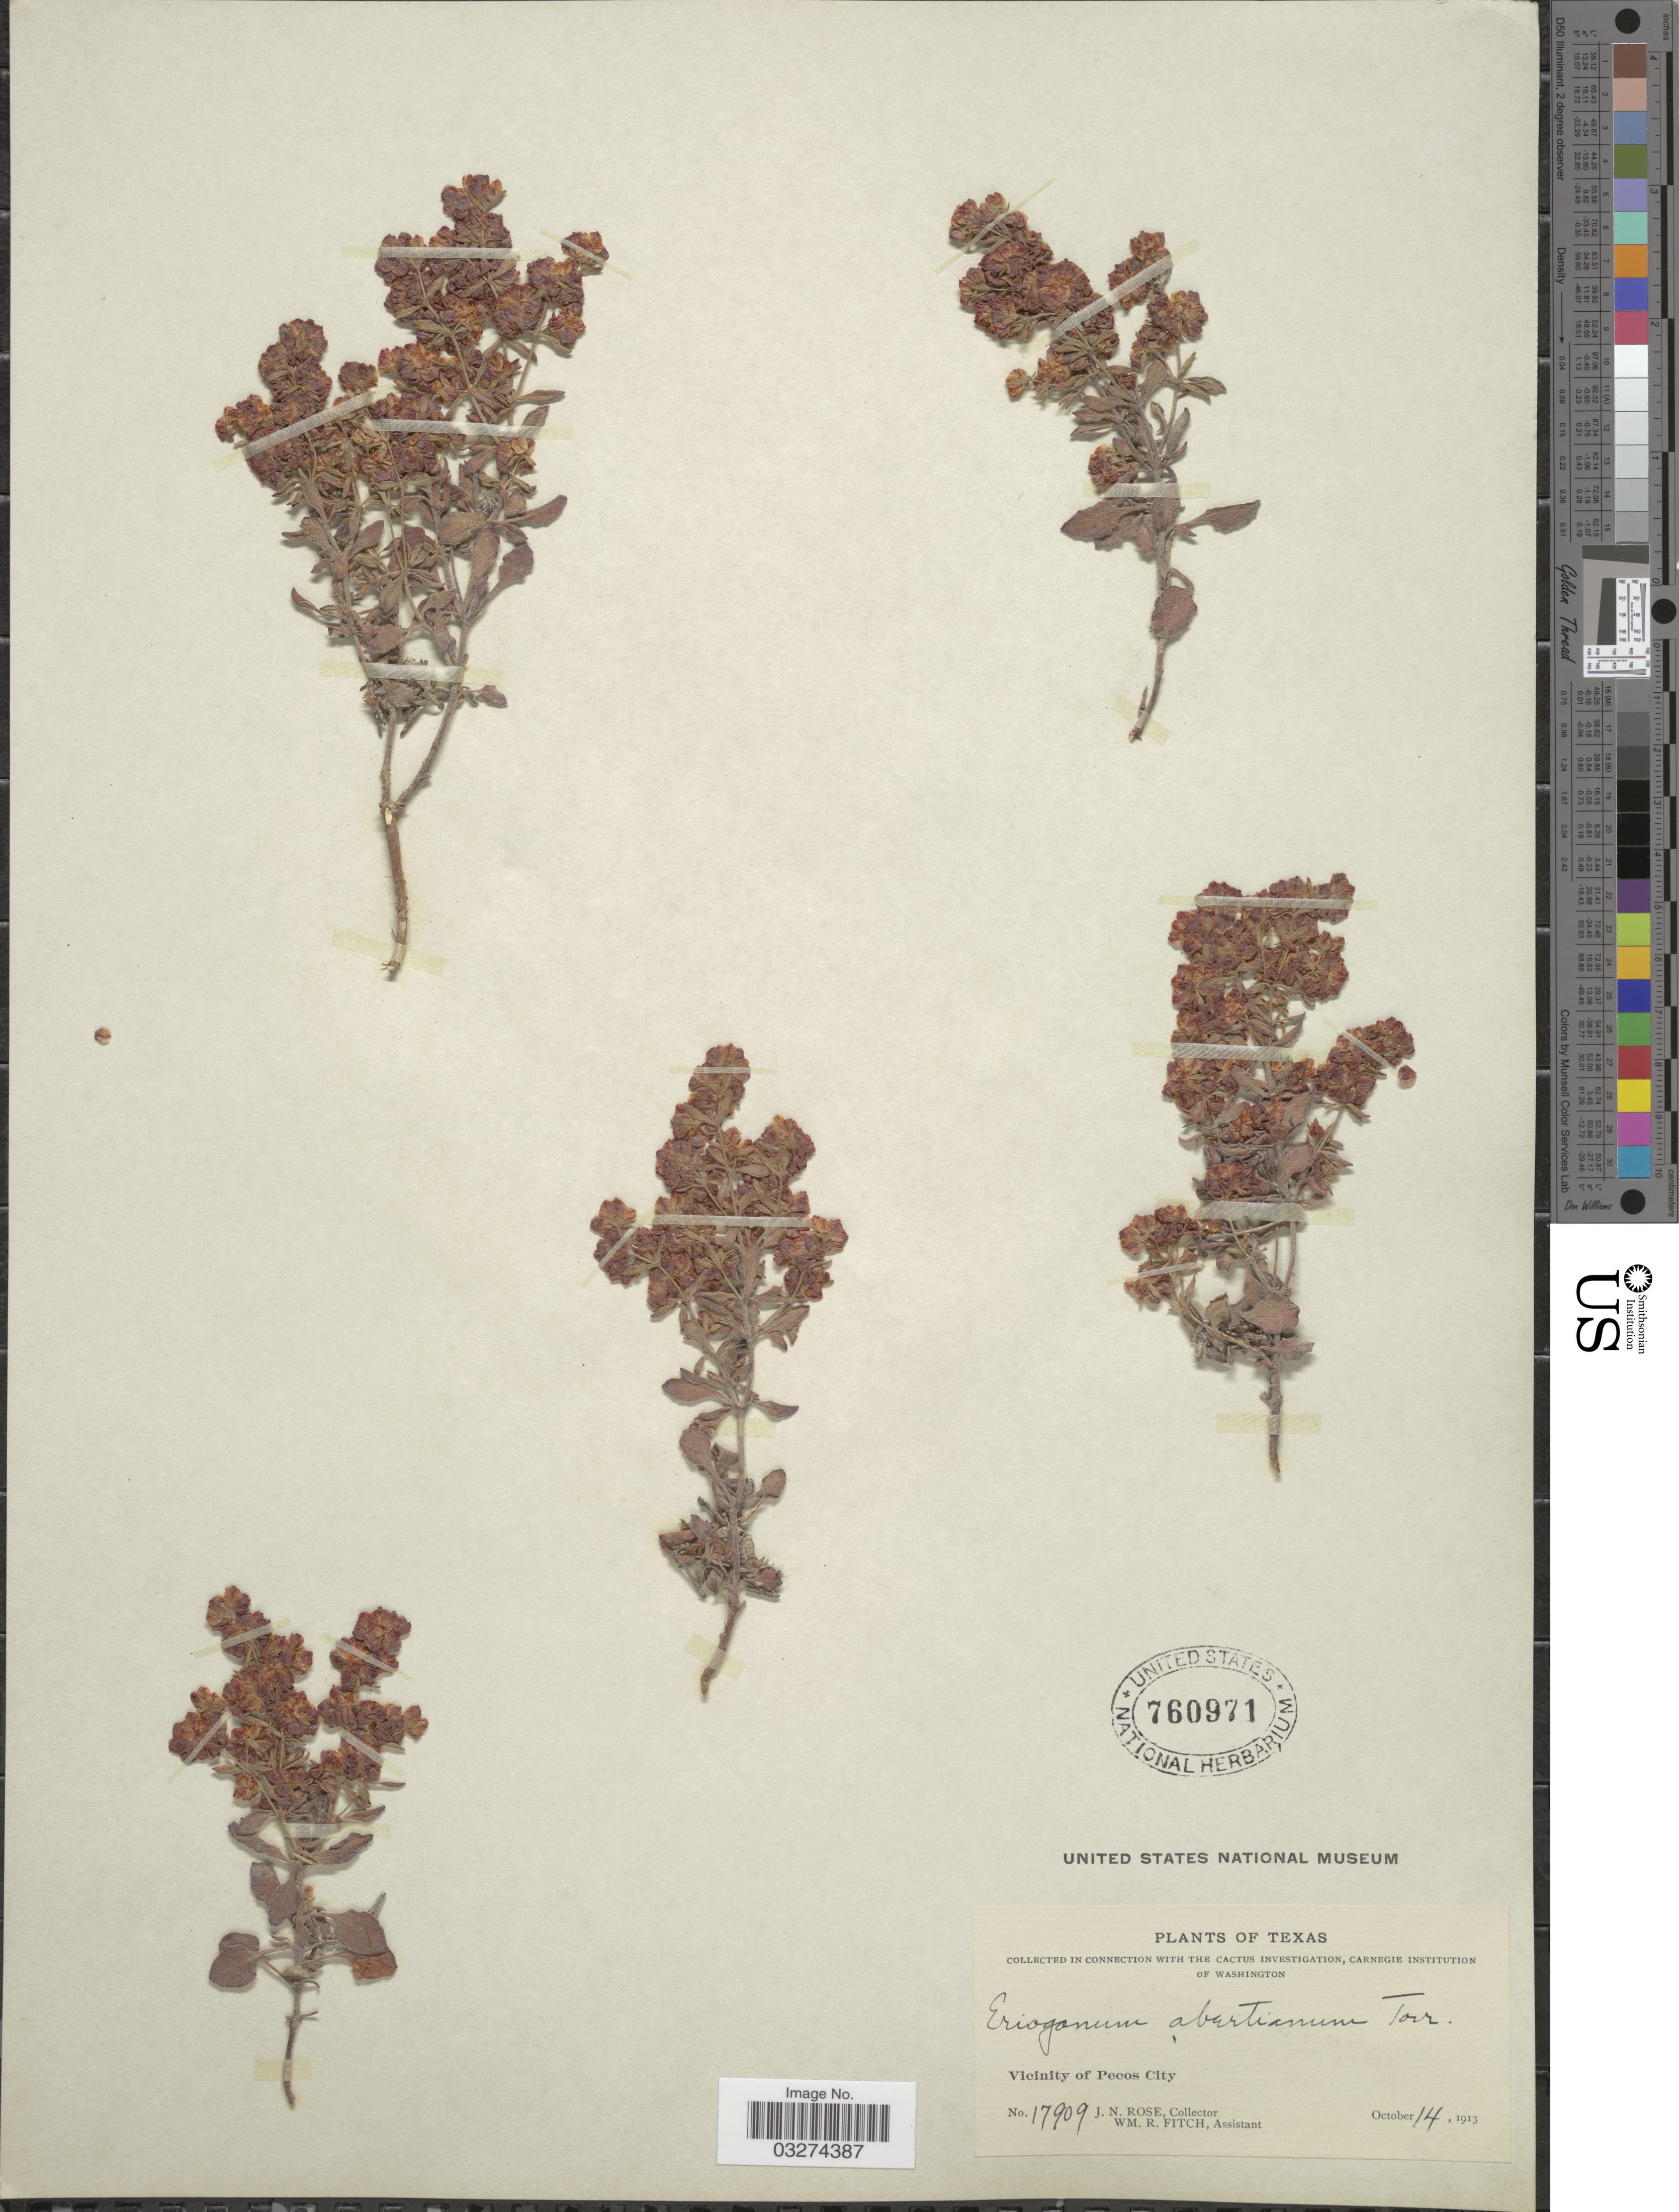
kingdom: Plantae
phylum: Tracheophyta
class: Magnoliopsida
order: Caryophyllales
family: Polygonaceae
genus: Eriogonum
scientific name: Eriogonum abertianum var. ruberrimum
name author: (Gand.) Gand.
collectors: J. N. Rose & W. R. Fitch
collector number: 17909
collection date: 1913-10-14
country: United States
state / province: Texas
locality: Vicinity of Pecos City.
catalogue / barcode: US 760971